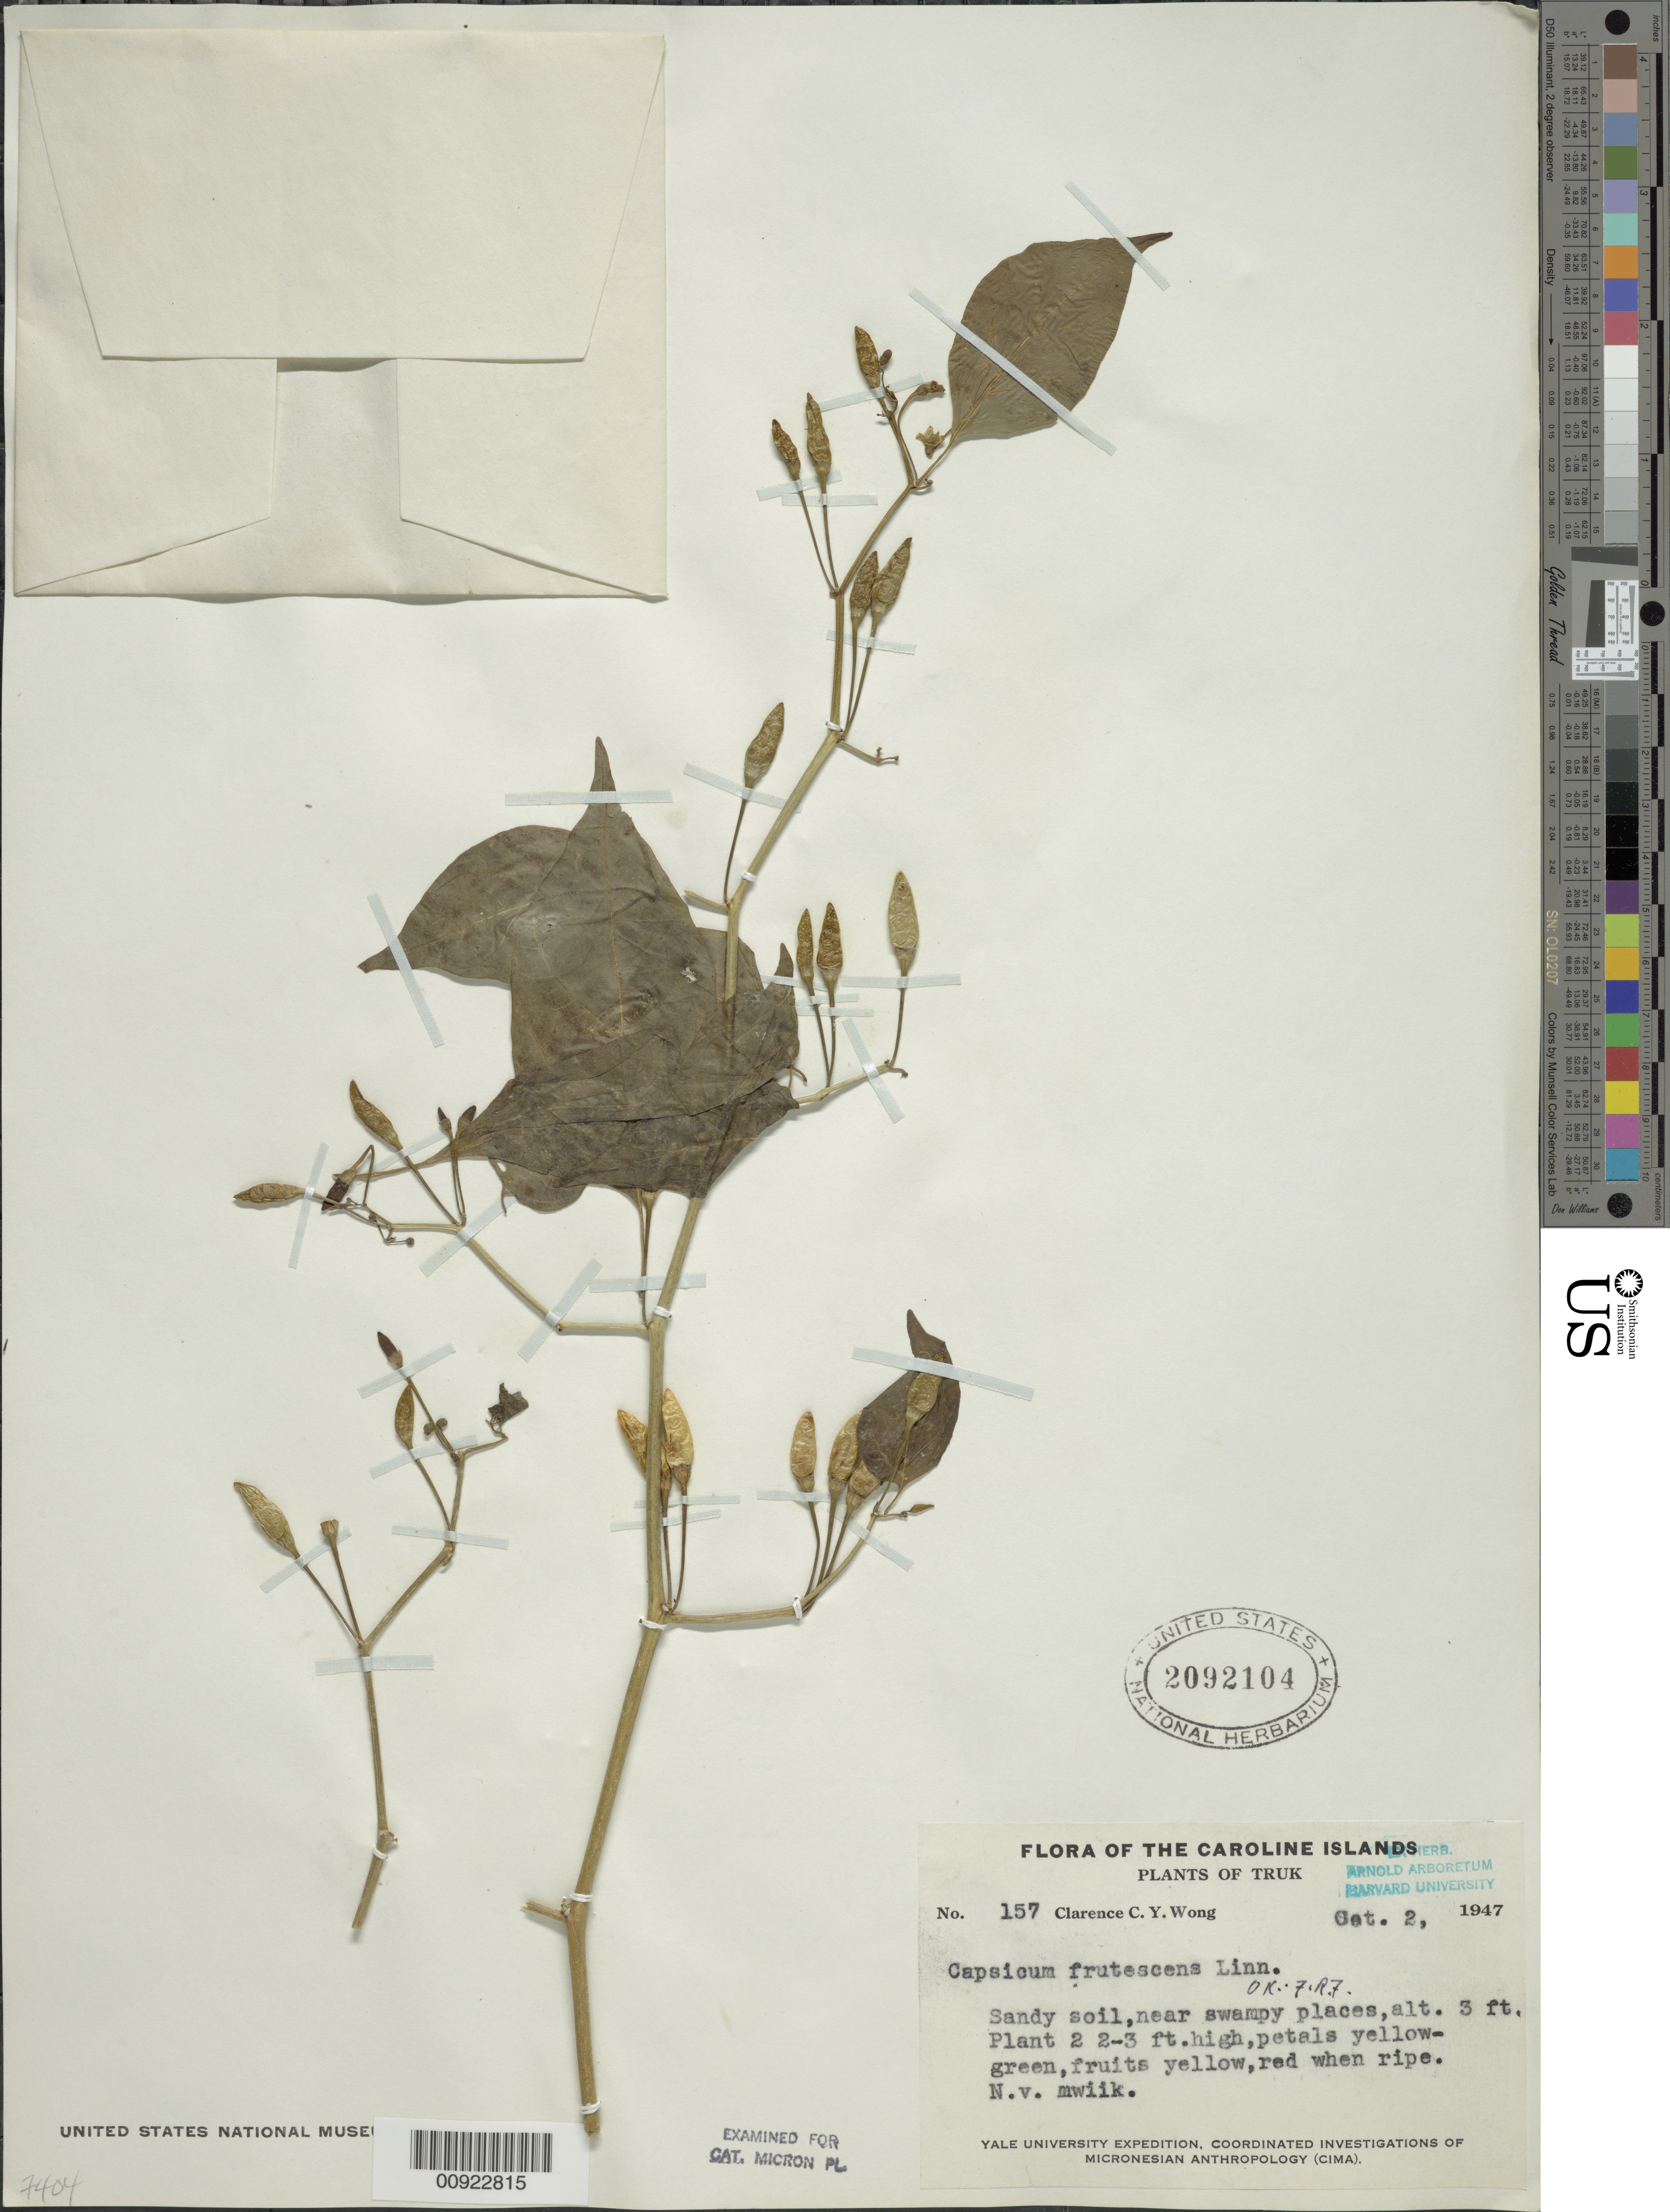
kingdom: Plantae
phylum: Tracheophyta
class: Magnoliopsida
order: Solanales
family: Solanaceae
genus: Capsicum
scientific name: Capsicum frutescens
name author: L.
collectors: C. Wong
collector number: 156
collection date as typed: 02 Oct 1947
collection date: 1947-10-02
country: Micronesia, Federated States of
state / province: Truk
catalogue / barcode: US 2092104